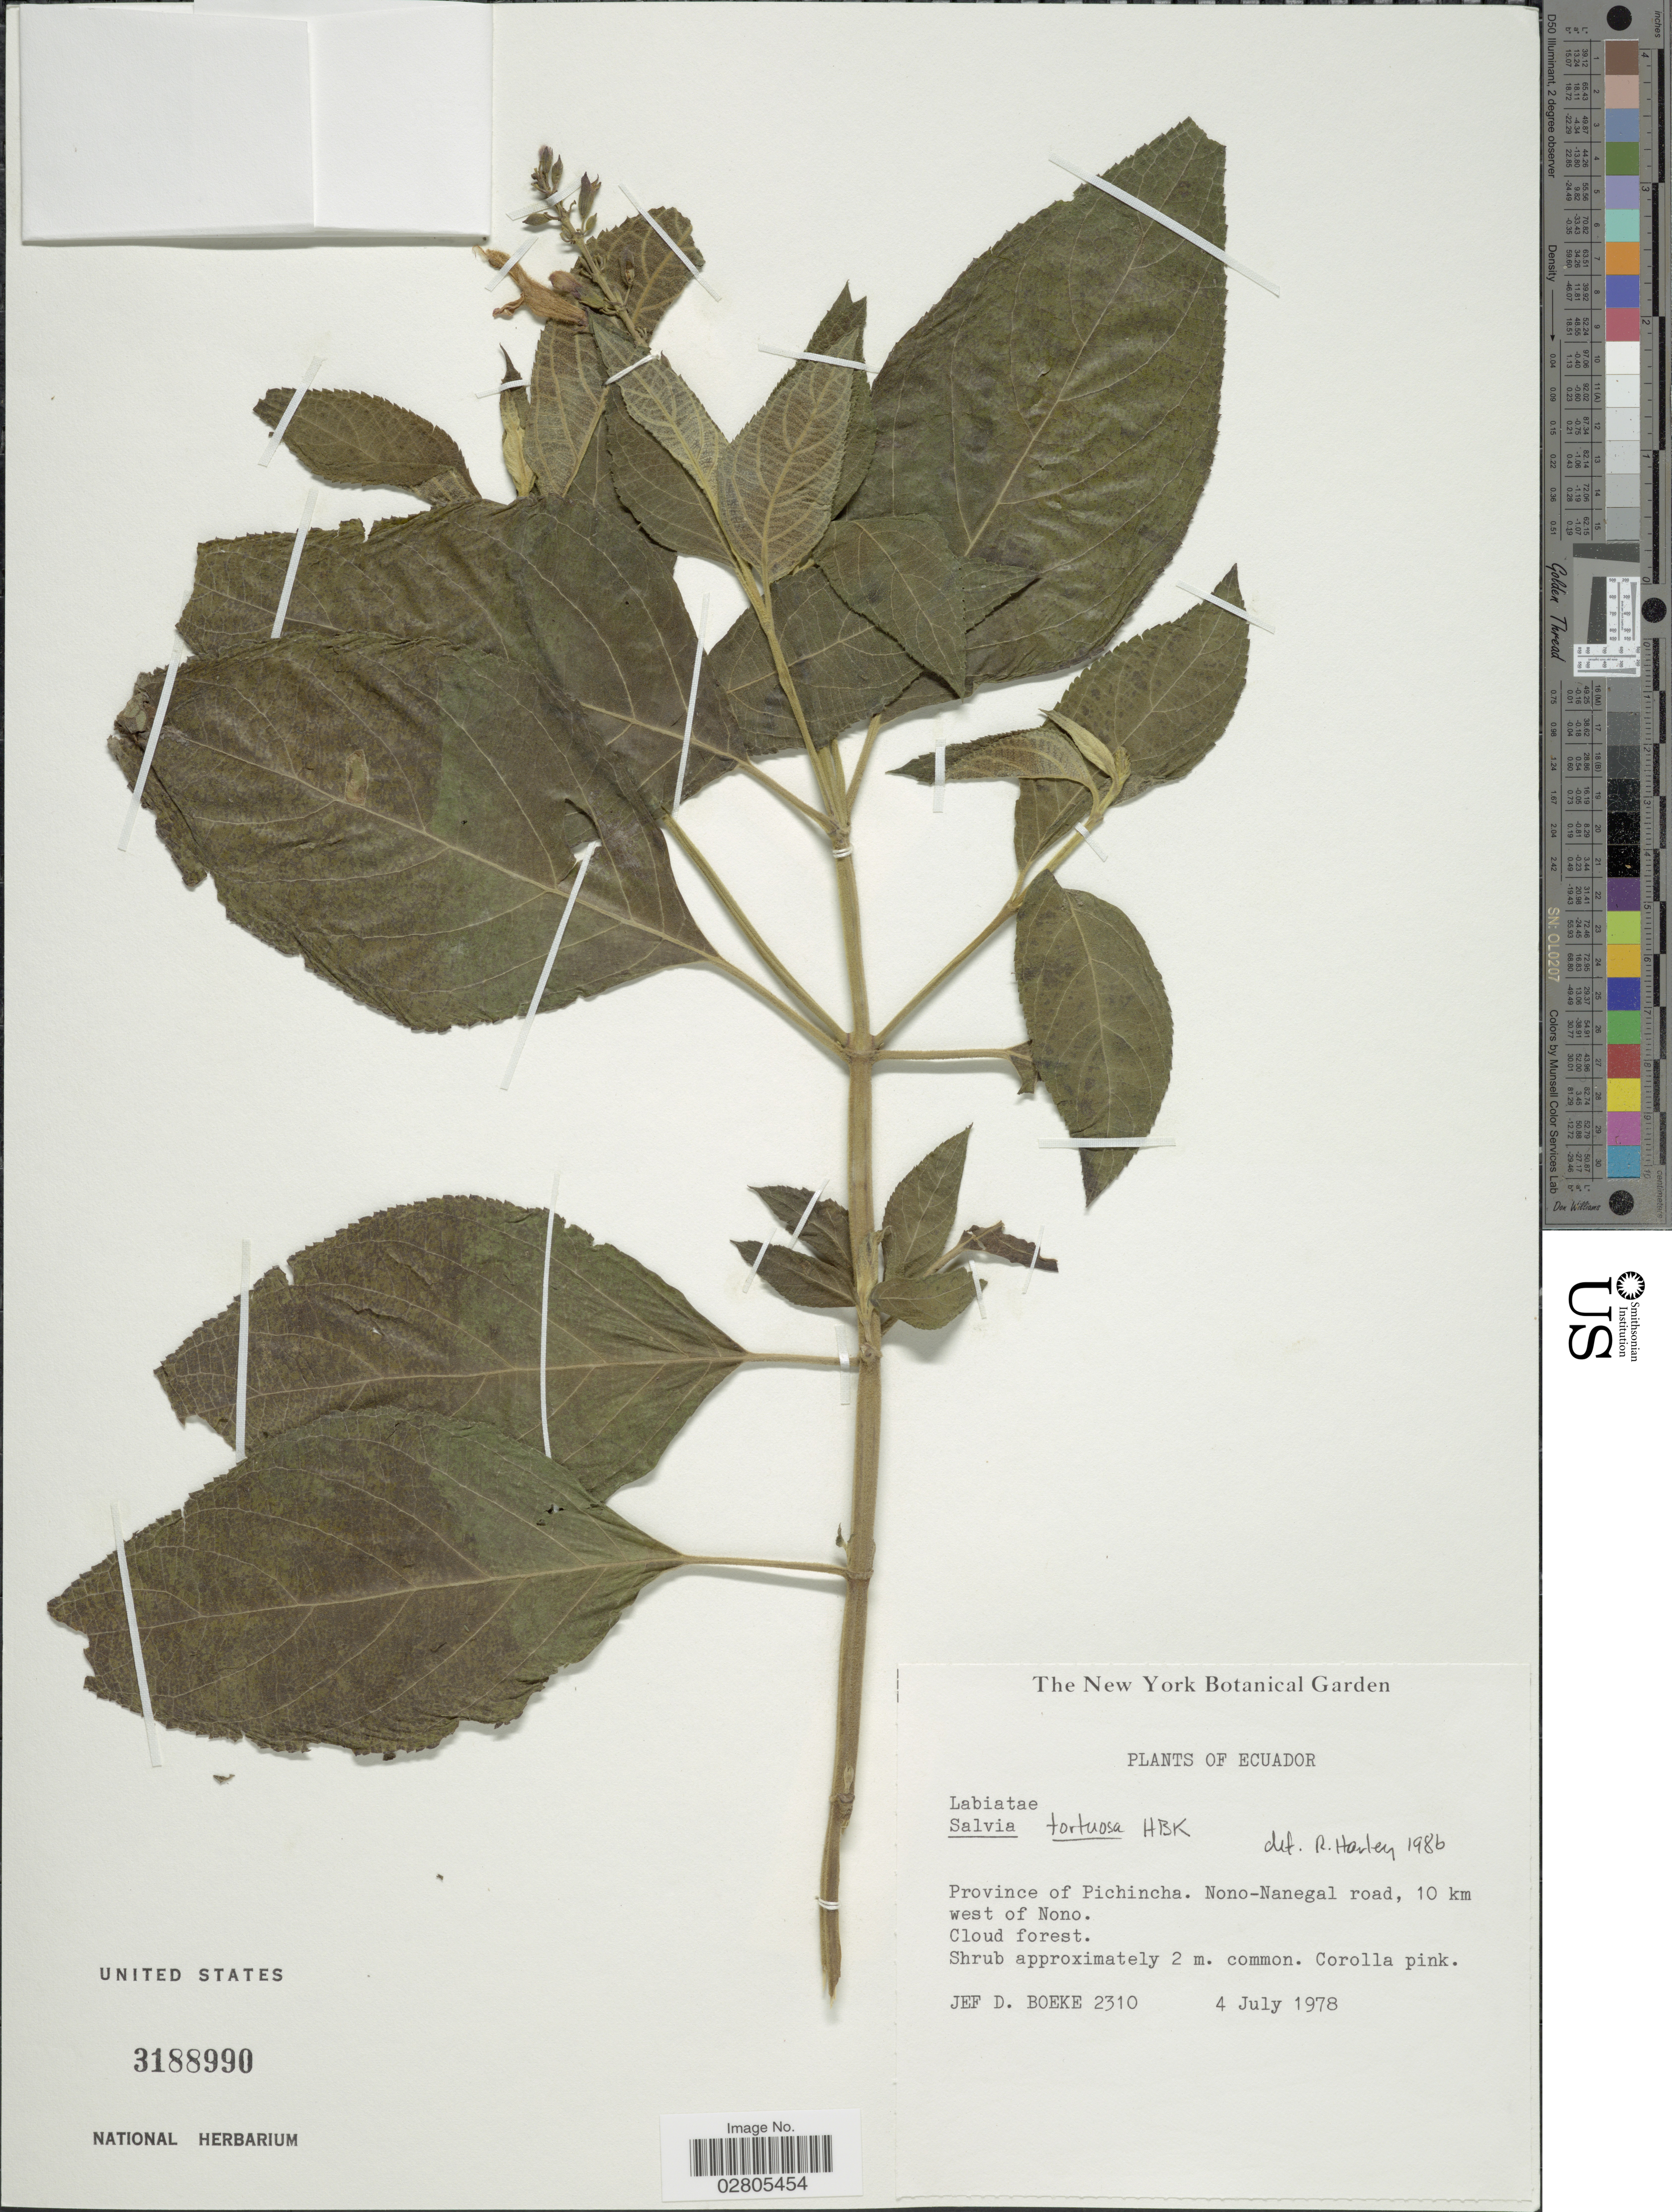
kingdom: Plantae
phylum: Tracheophyta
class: Magnoliopsida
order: Lamiales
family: Lamiaceae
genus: Salvia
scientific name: Salvia tortuosa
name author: Kunth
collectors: J. Boeke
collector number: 2310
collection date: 1978-07-04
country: Ecuador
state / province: Pichincha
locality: Province of Pichincha. Nono-Nanegal road, 10 km west of Nono.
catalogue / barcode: US 3188990